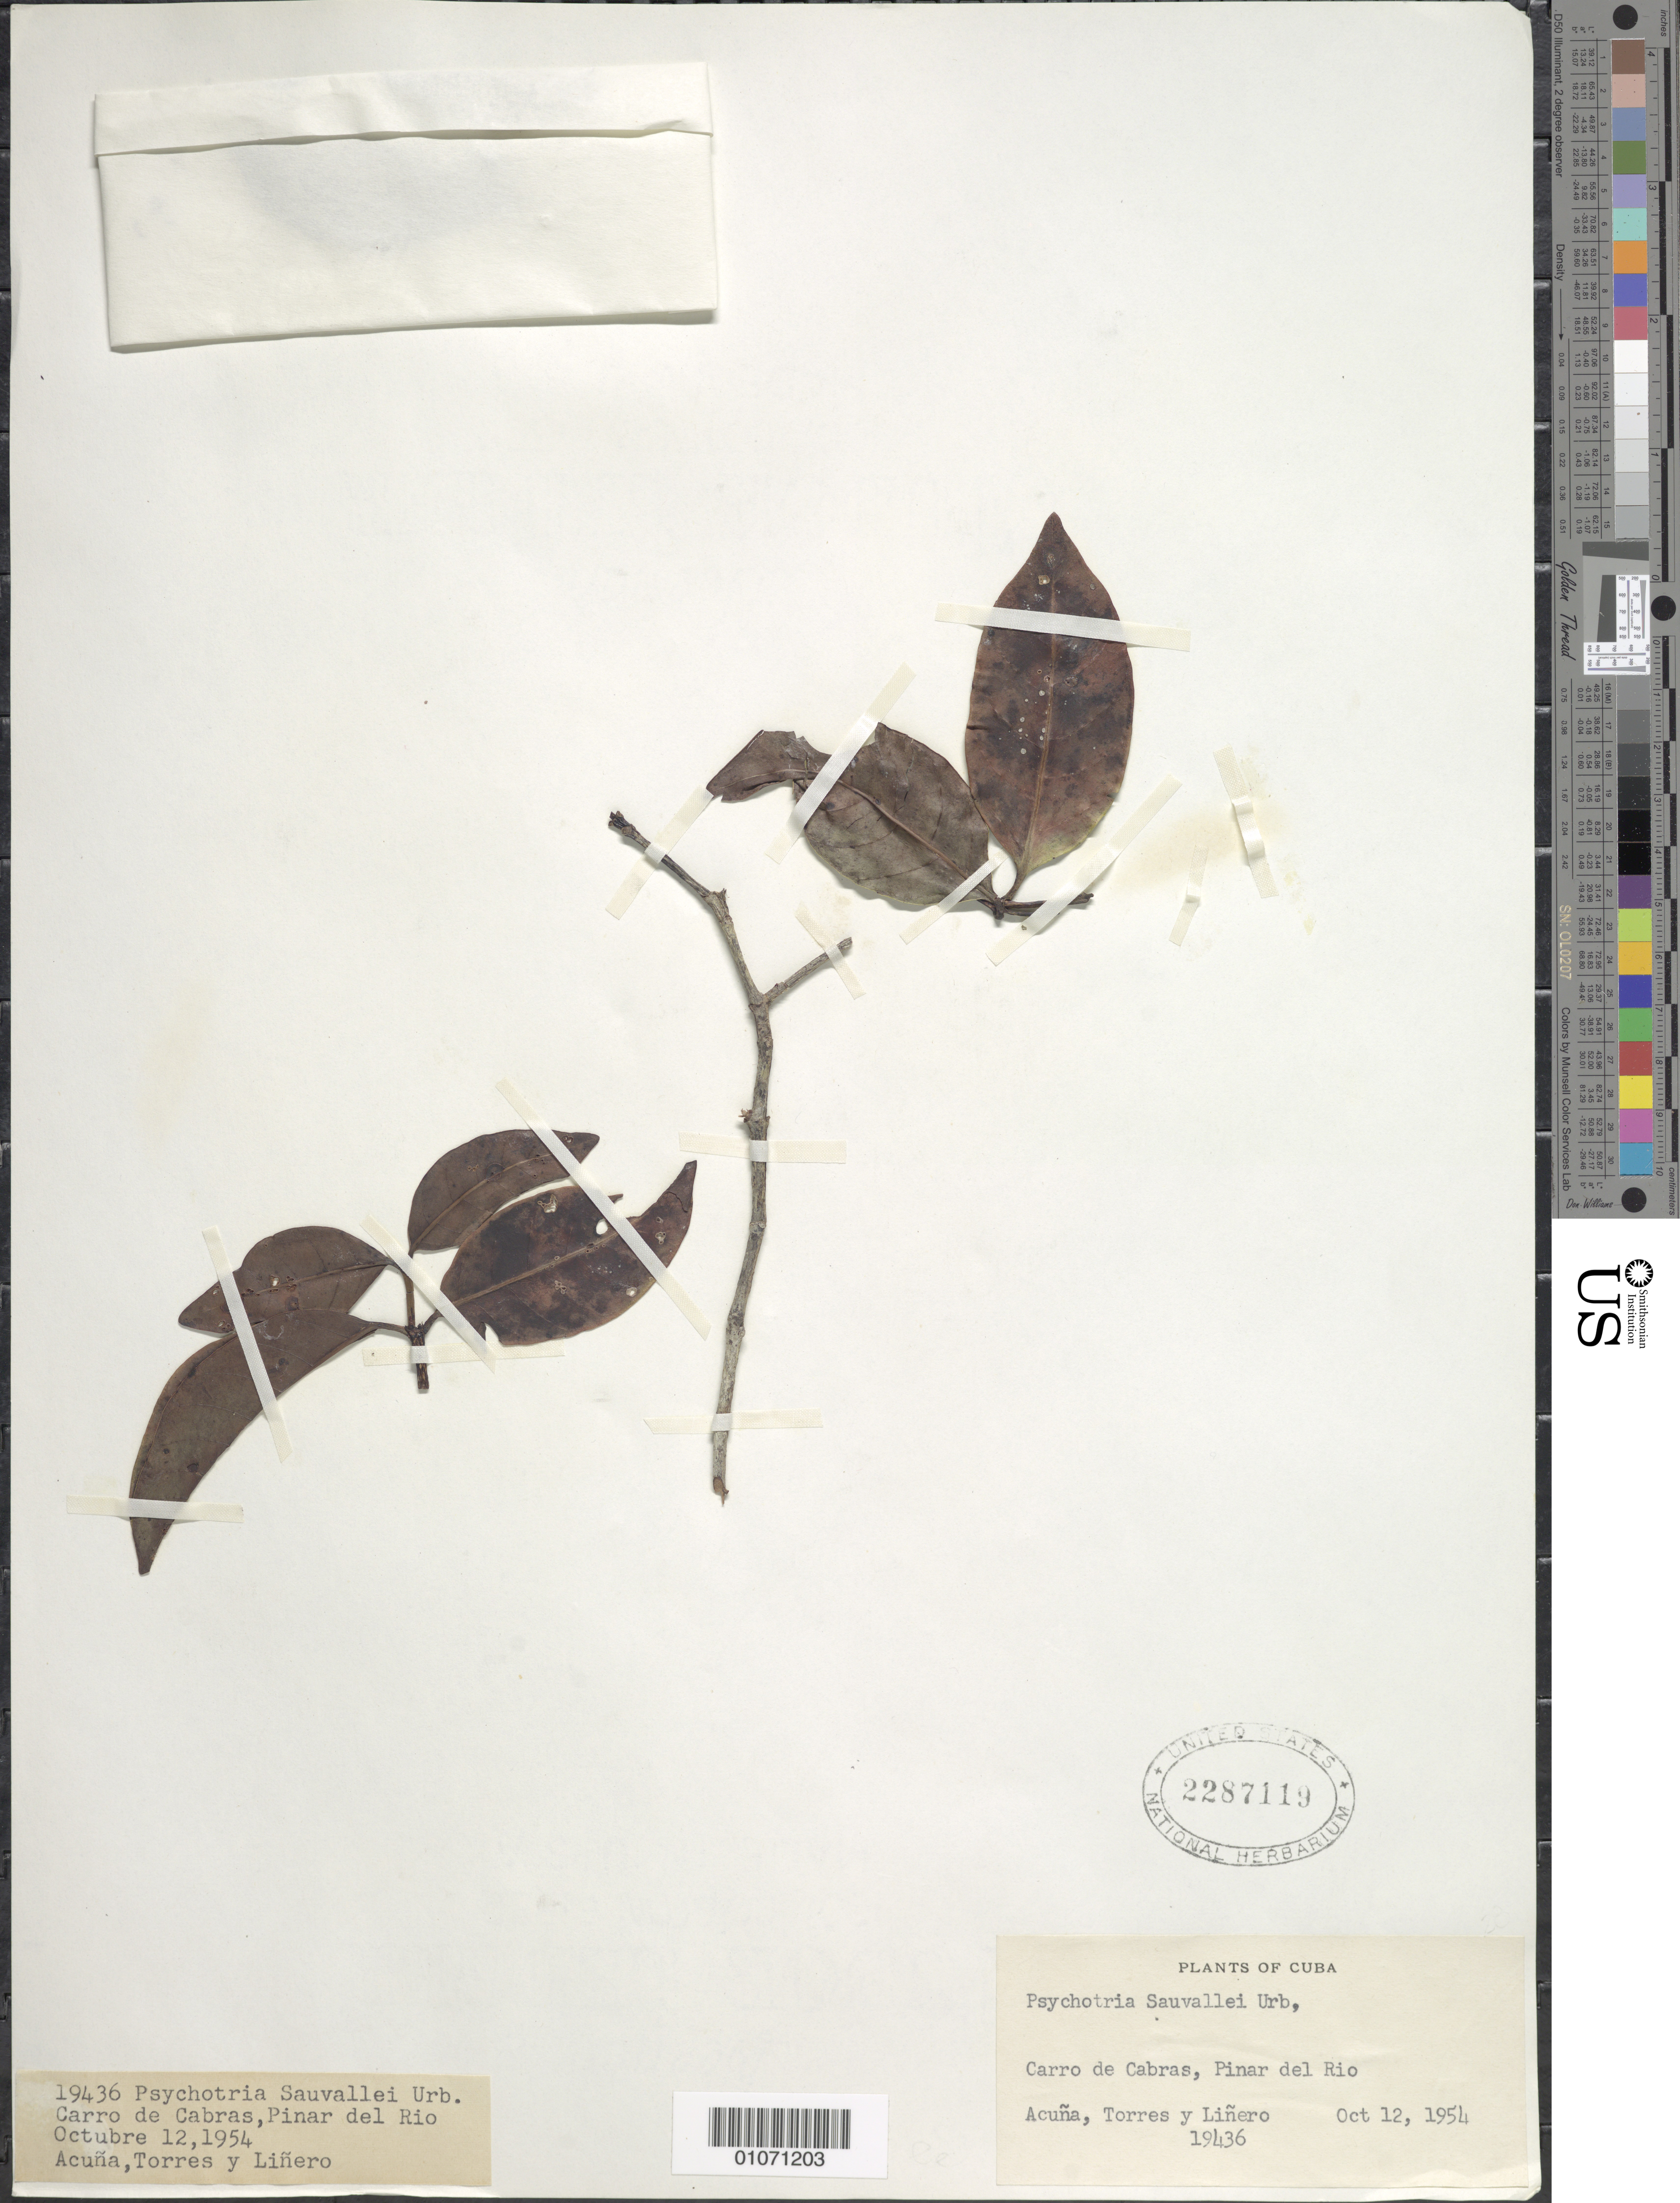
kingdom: Plantae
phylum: Tracheophyta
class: Magnoliopsida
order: Gentianales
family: Rubiaceae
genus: Psychotria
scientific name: Psychotria sauvallei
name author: Urb.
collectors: J. Acuña, -. Torres & -. Liñero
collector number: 19436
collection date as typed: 12 Oct 1954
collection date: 1954-10-12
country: Cuba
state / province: Pinar del Río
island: Cuba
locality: Carro de Cabras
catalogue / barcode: US 2287119